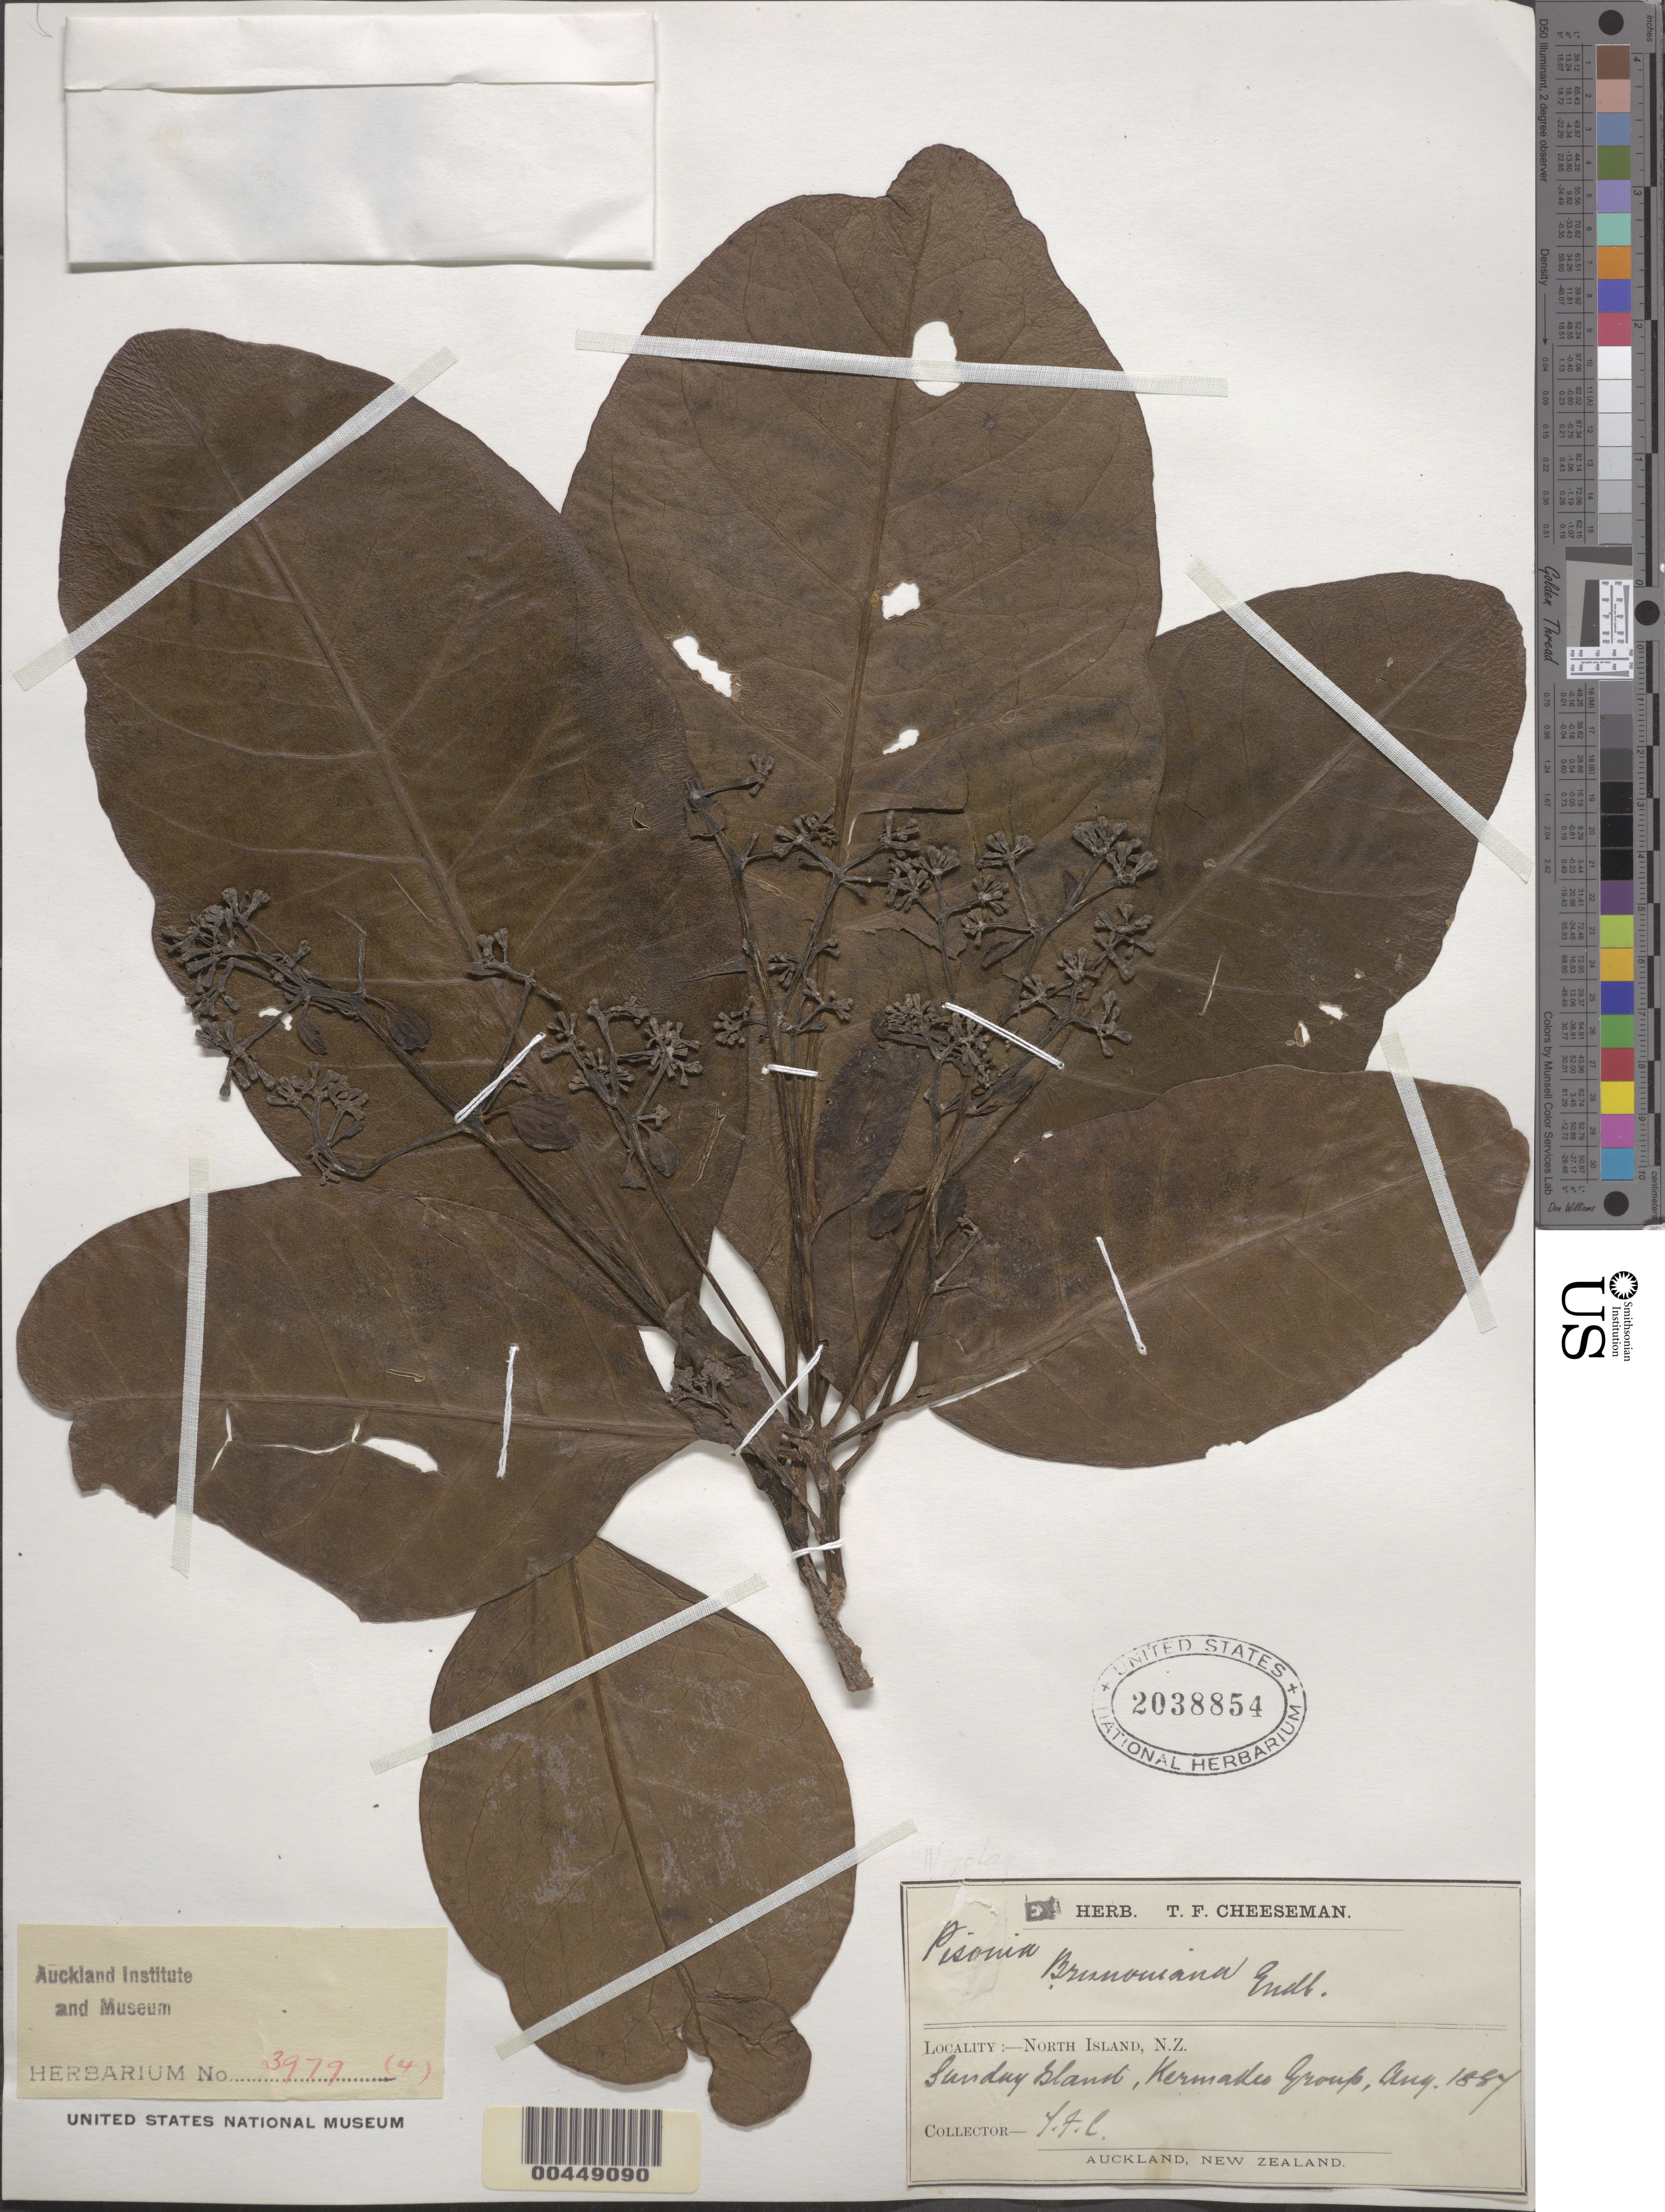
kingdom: Plantae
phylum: Tracheophyta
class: Magnoliopsida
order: Caryophyllales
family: Nyctaginaceae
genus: Ceodes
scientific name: Ceodes brunoniana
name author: (Endl.) Skottsb.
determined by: Wagner, W. L., (BOT), Smithsonian Institution - National Museum of Natural History (UNITED STATES)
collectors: T. F. Cheeseman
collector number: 3977(4)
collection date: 1887-08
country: New Zealand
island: Raoul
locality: Sunday (=Raoul) Island, Kermadec Group.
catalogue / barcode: US 2038854